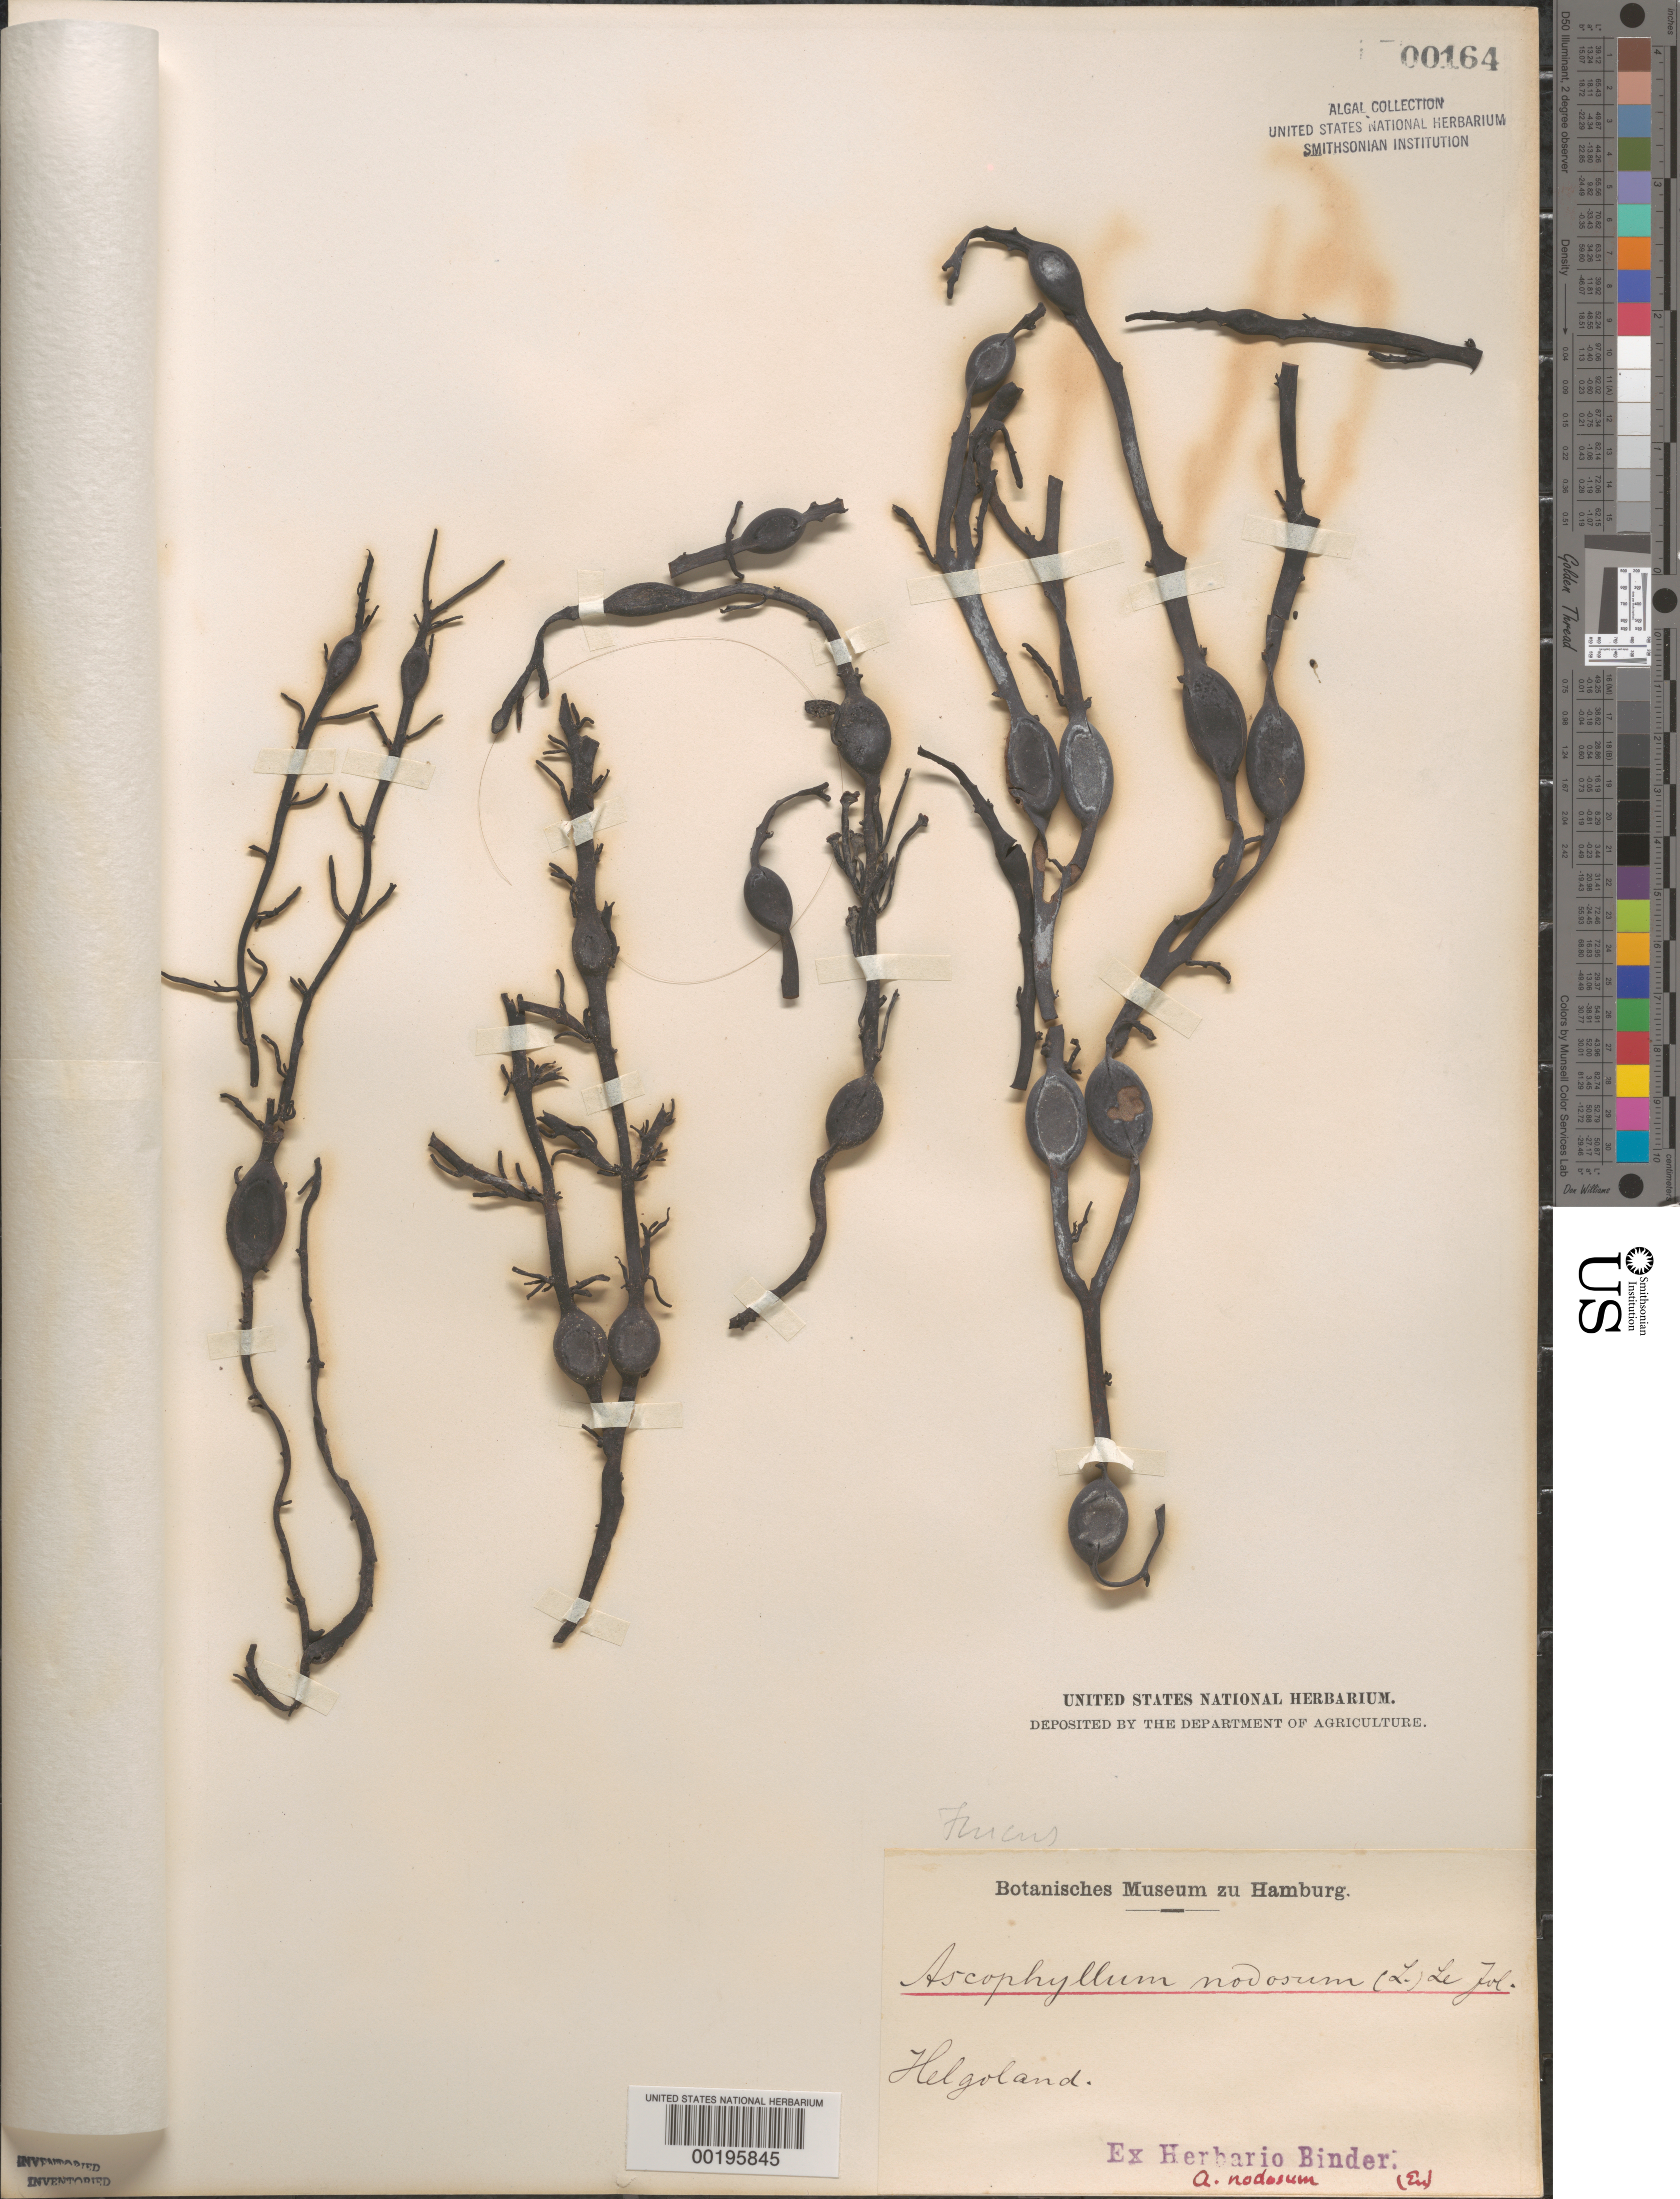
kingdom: Chromista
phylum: Ochrophyta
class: Phaeophyceae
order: Fucales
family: Fucaceae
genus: Ascophyllum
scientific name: Ascophyllum nodosum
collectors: F. Binder (herbarium)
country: Germany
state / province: Schleswig-Holstein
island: Helgoland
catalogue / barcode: US 164